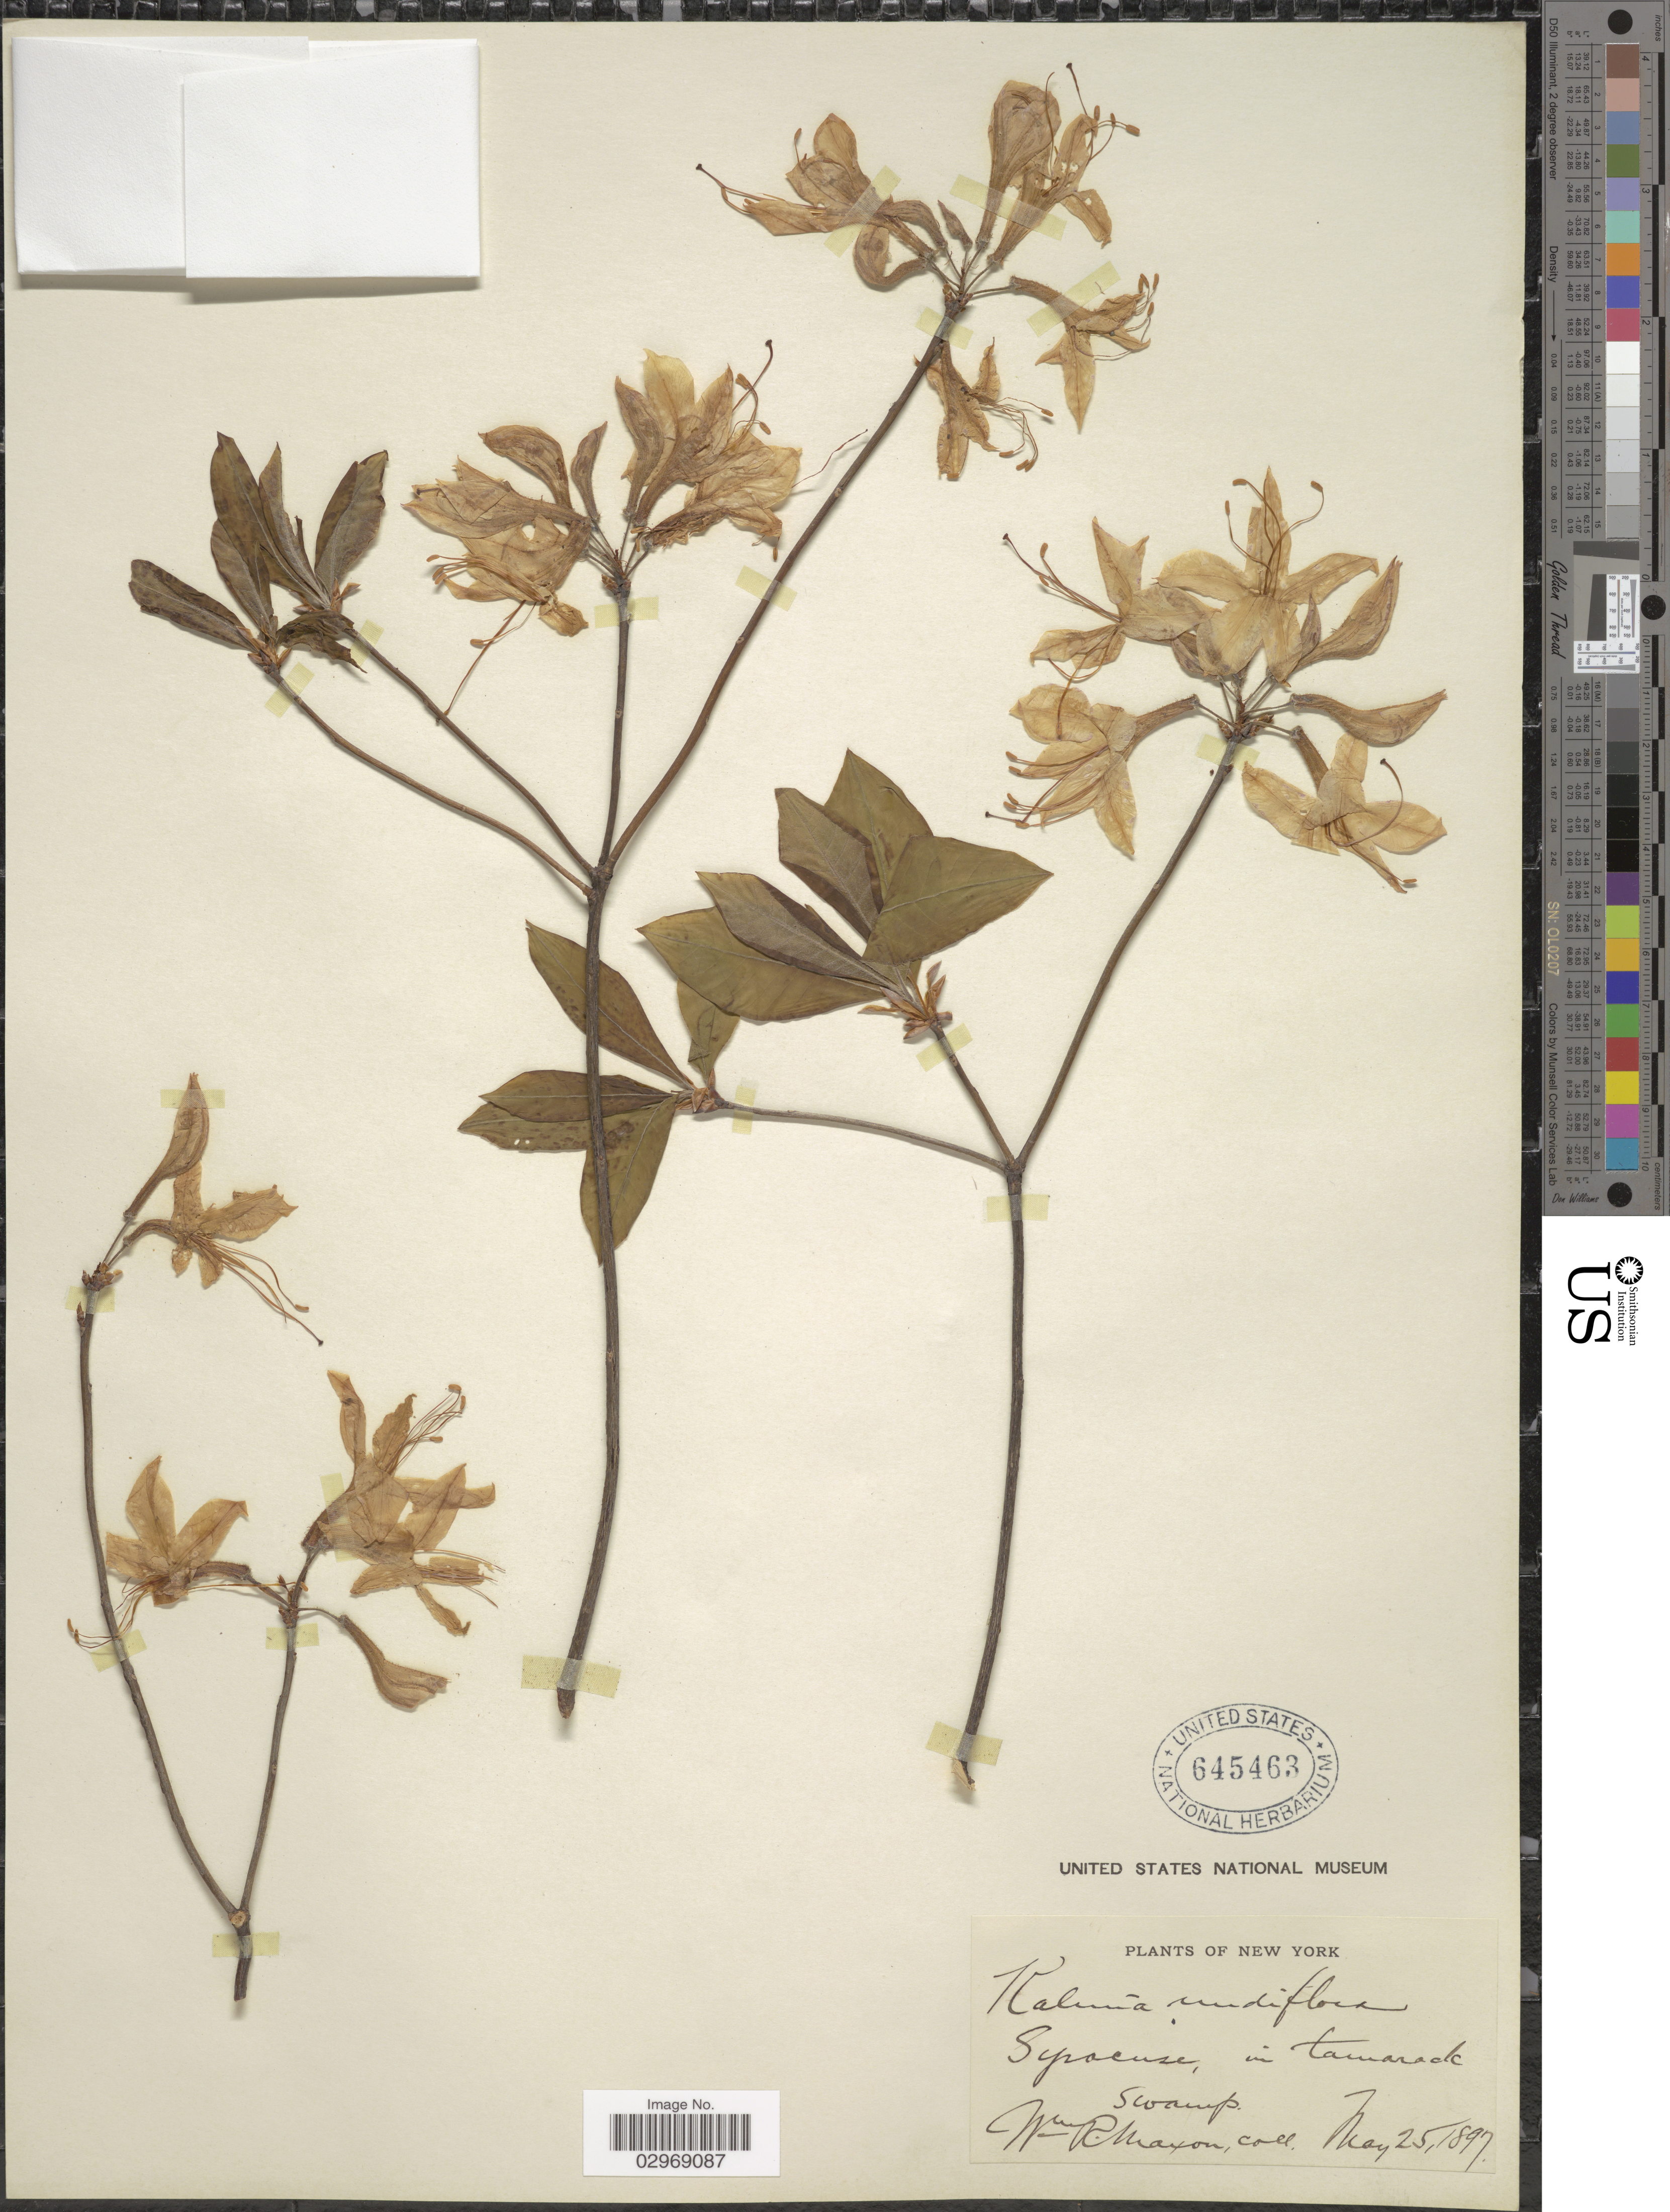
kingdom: Plantae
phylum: Tracheophyta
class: Magnoliopsida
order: Ericales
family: Ericaceae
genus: Rhododendron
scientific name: Rhododendron nudiflorum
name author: Torr.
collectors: W. R. Maxon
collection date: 1897-05-25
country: United States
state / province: New York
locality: Syracuse, in tamarack swamp.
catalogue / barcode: US 645463